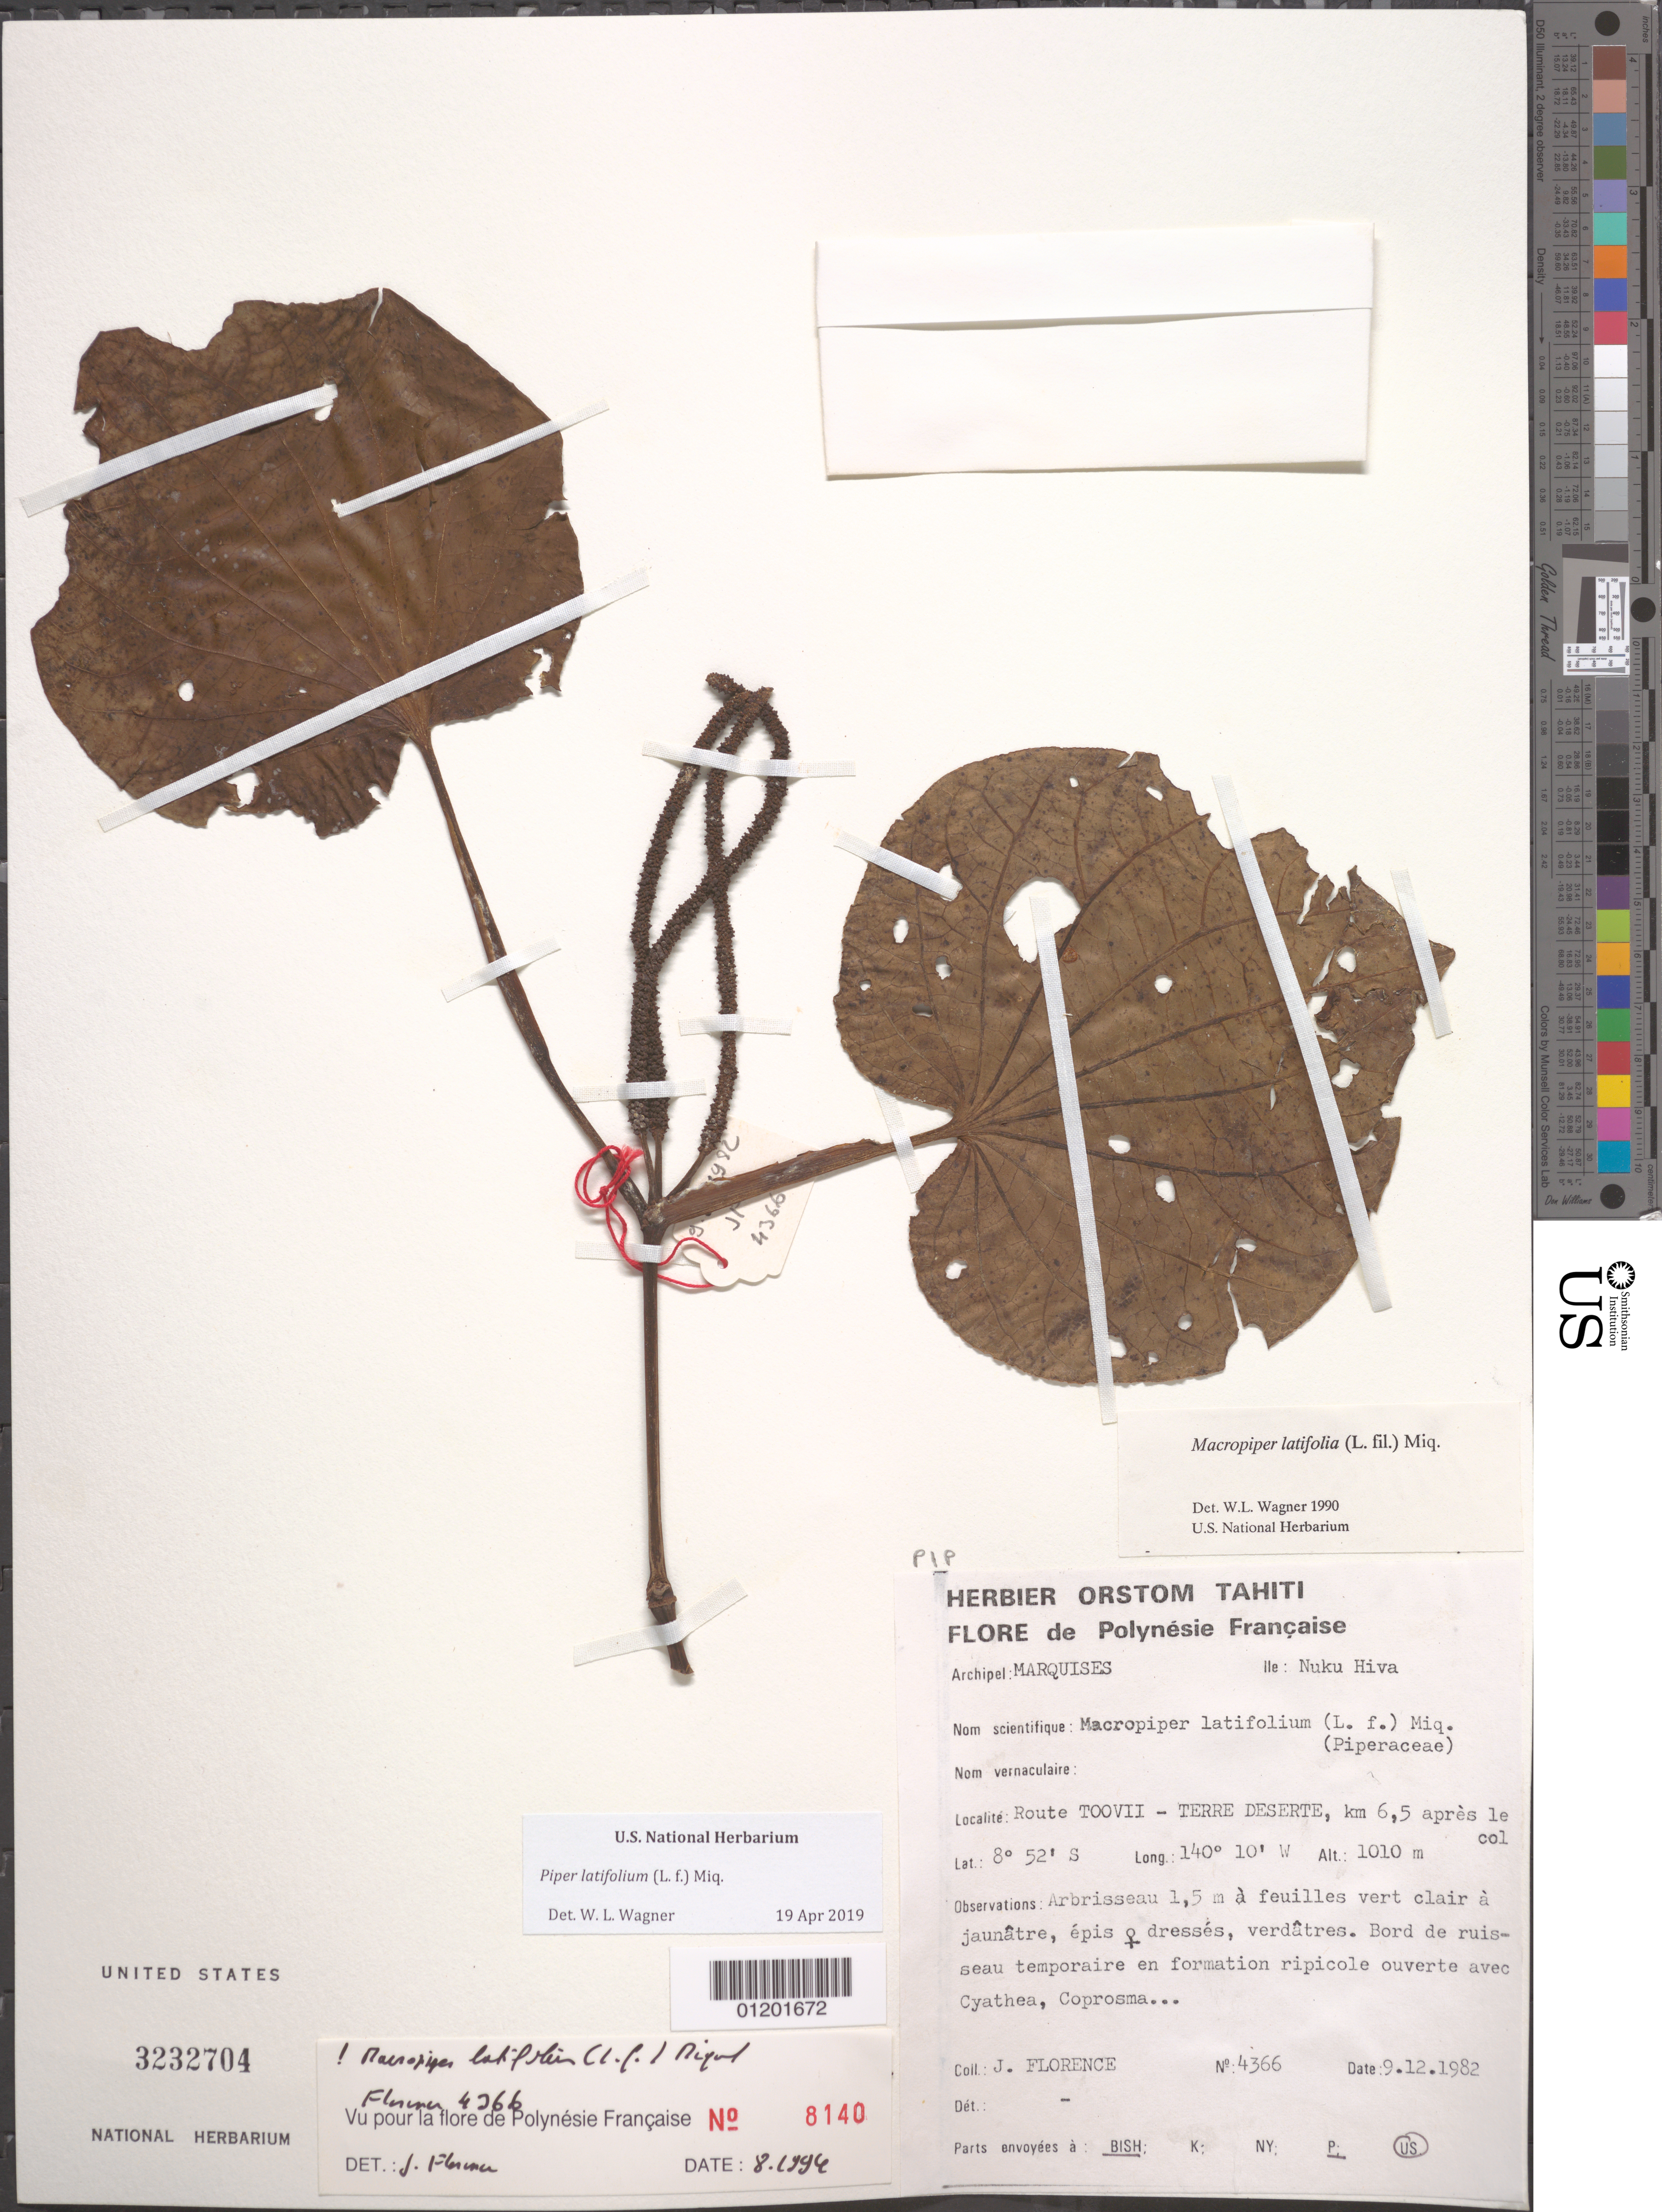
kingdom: Plantae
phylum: Tracheophyta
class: Magnoliopsida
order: Piperales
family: Piperaceae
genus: Piper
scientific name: Piper latifolium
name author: L. f.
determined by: Wagner, W. L., (BOT), Smithsonian Institution - National Museum of Natural History (UNITED STATES)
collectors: J. Florence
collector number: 4366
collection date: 1982-12-09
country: French Polynesia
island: Nuku Hiva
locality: route Toovii-Terre Deserte, km 6.5 après le col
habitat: Bord de ruisseau temporaire en formation ripicole ouverte avec Cyathea et Coprosma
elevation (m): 1010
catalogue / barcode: US 3232704